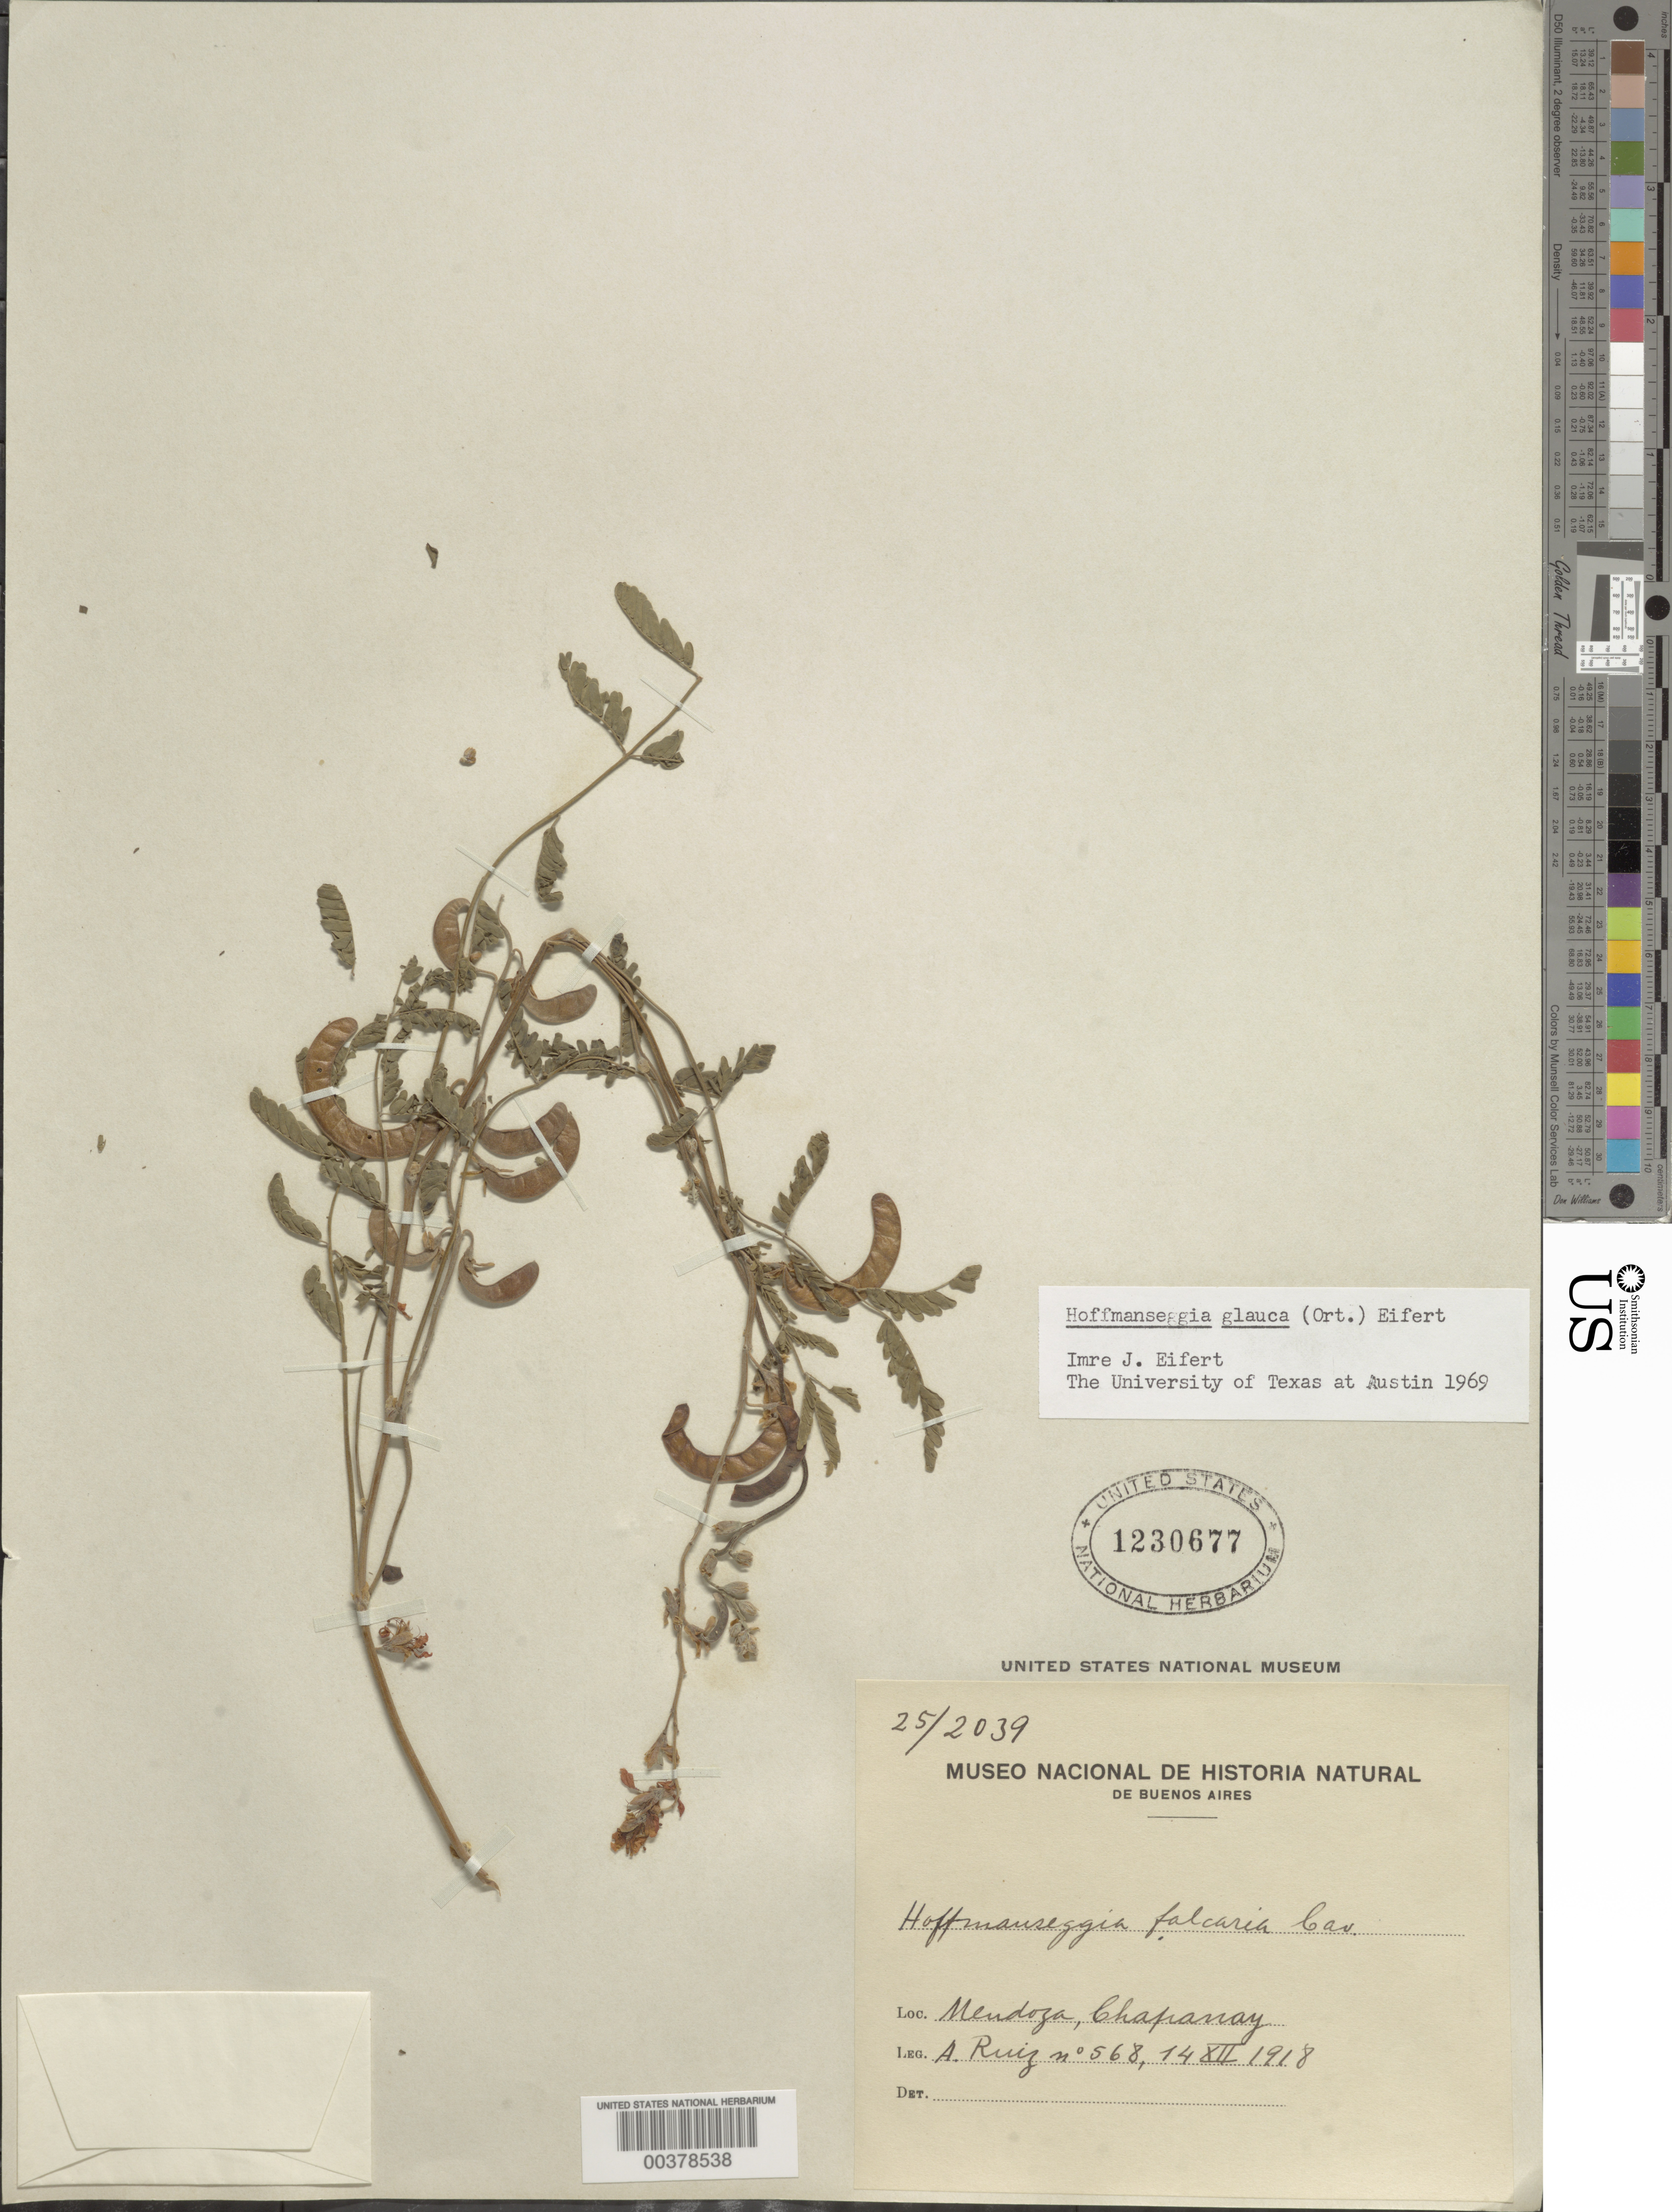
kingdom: Plantae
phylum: Tracheophyta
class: Magnoliopsida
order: Fabales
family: Fabaceae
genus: Hoffmannseggia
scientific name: Hoffmannseggia glauca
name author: (Ortega) Eifert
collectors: A. Ruiz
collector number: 568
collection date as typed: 14 Dec 1918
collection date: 1918-12-14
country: Argentina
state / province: Mendoza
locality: Chapanay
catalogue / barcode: US 1230667